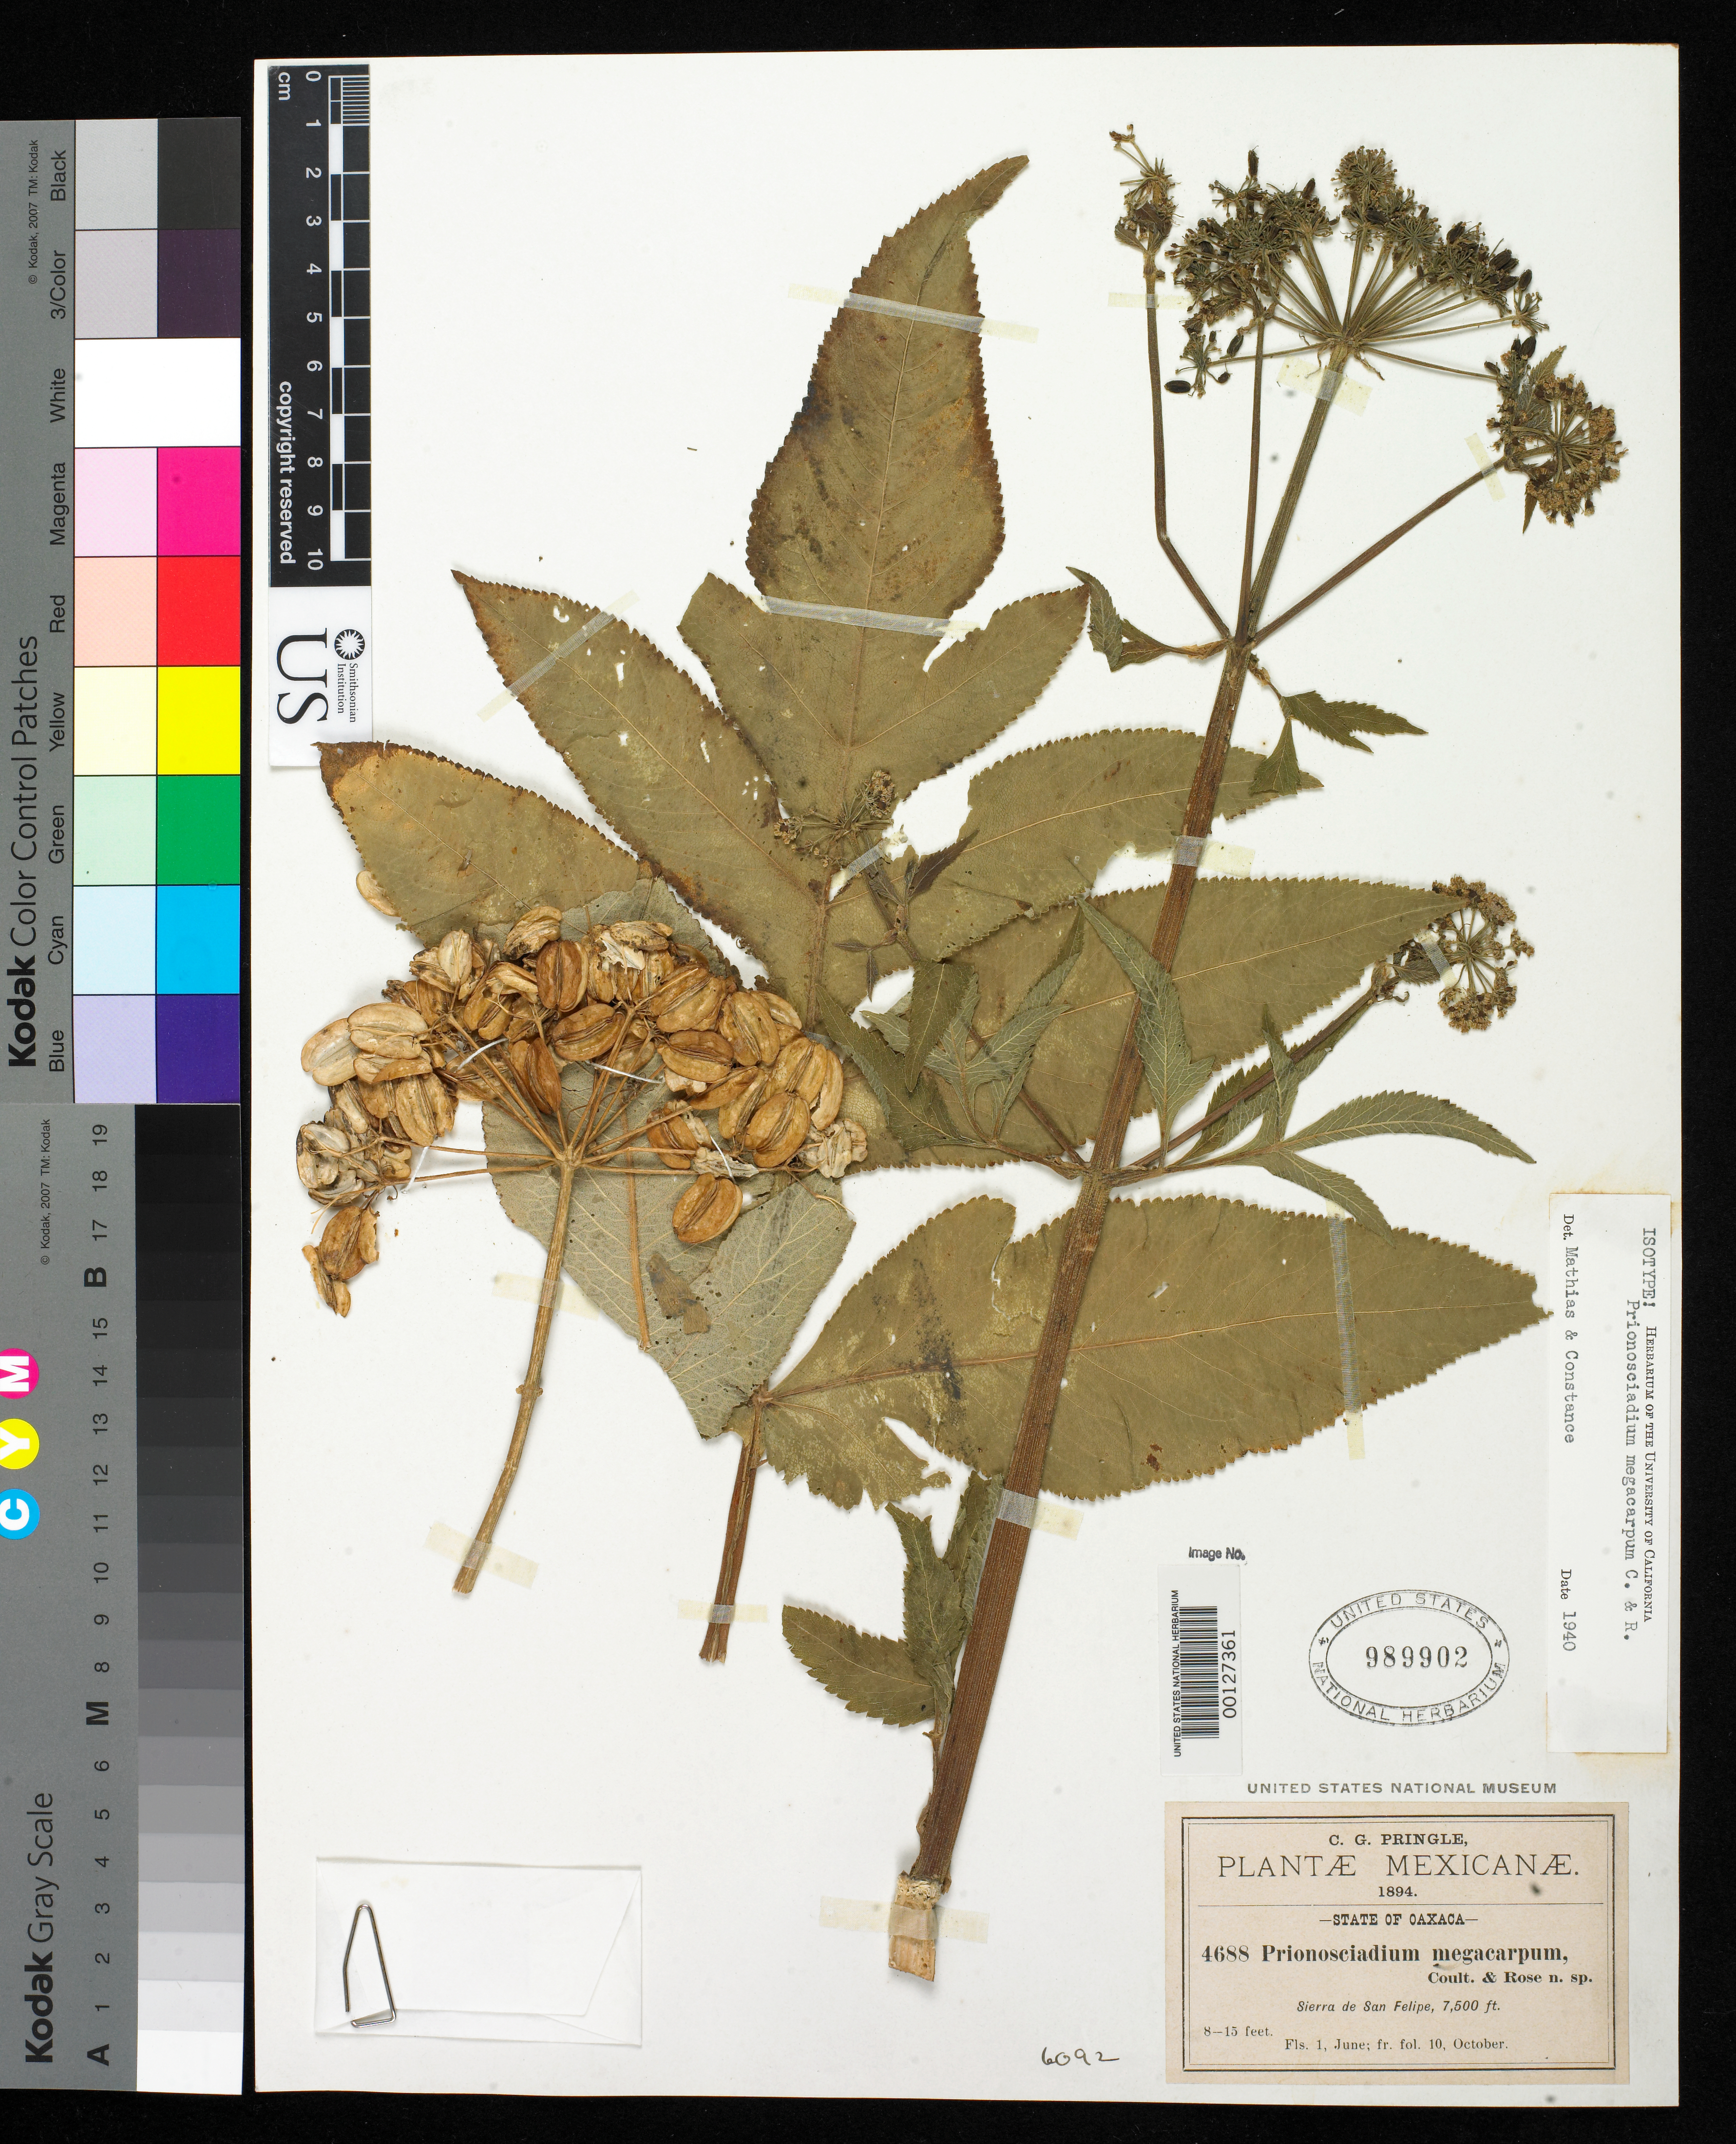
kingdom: Plantae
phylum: Tracheophyta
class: Magnoliopsida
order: Apiales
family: Apiaceae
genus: Prionosciadium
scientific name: Prionosciadium megacarpum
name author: J.M. Coult. & Rose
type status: Syntype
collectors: C. G. Pringle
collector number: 4688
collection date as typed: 01 Jun 1894 and 10 Oct 1894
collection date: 1894-06-01,1894-10-10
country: Mexico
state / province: Oaxaca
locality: Sierra de San Felipe.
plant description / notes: Annotated by Mathias & Constance (1940) as "isotype" but specimen mounted with two collections made on different dates, 1 June (flowers) & 10 Oct. (fruit & foliage).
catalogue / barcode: US 989902